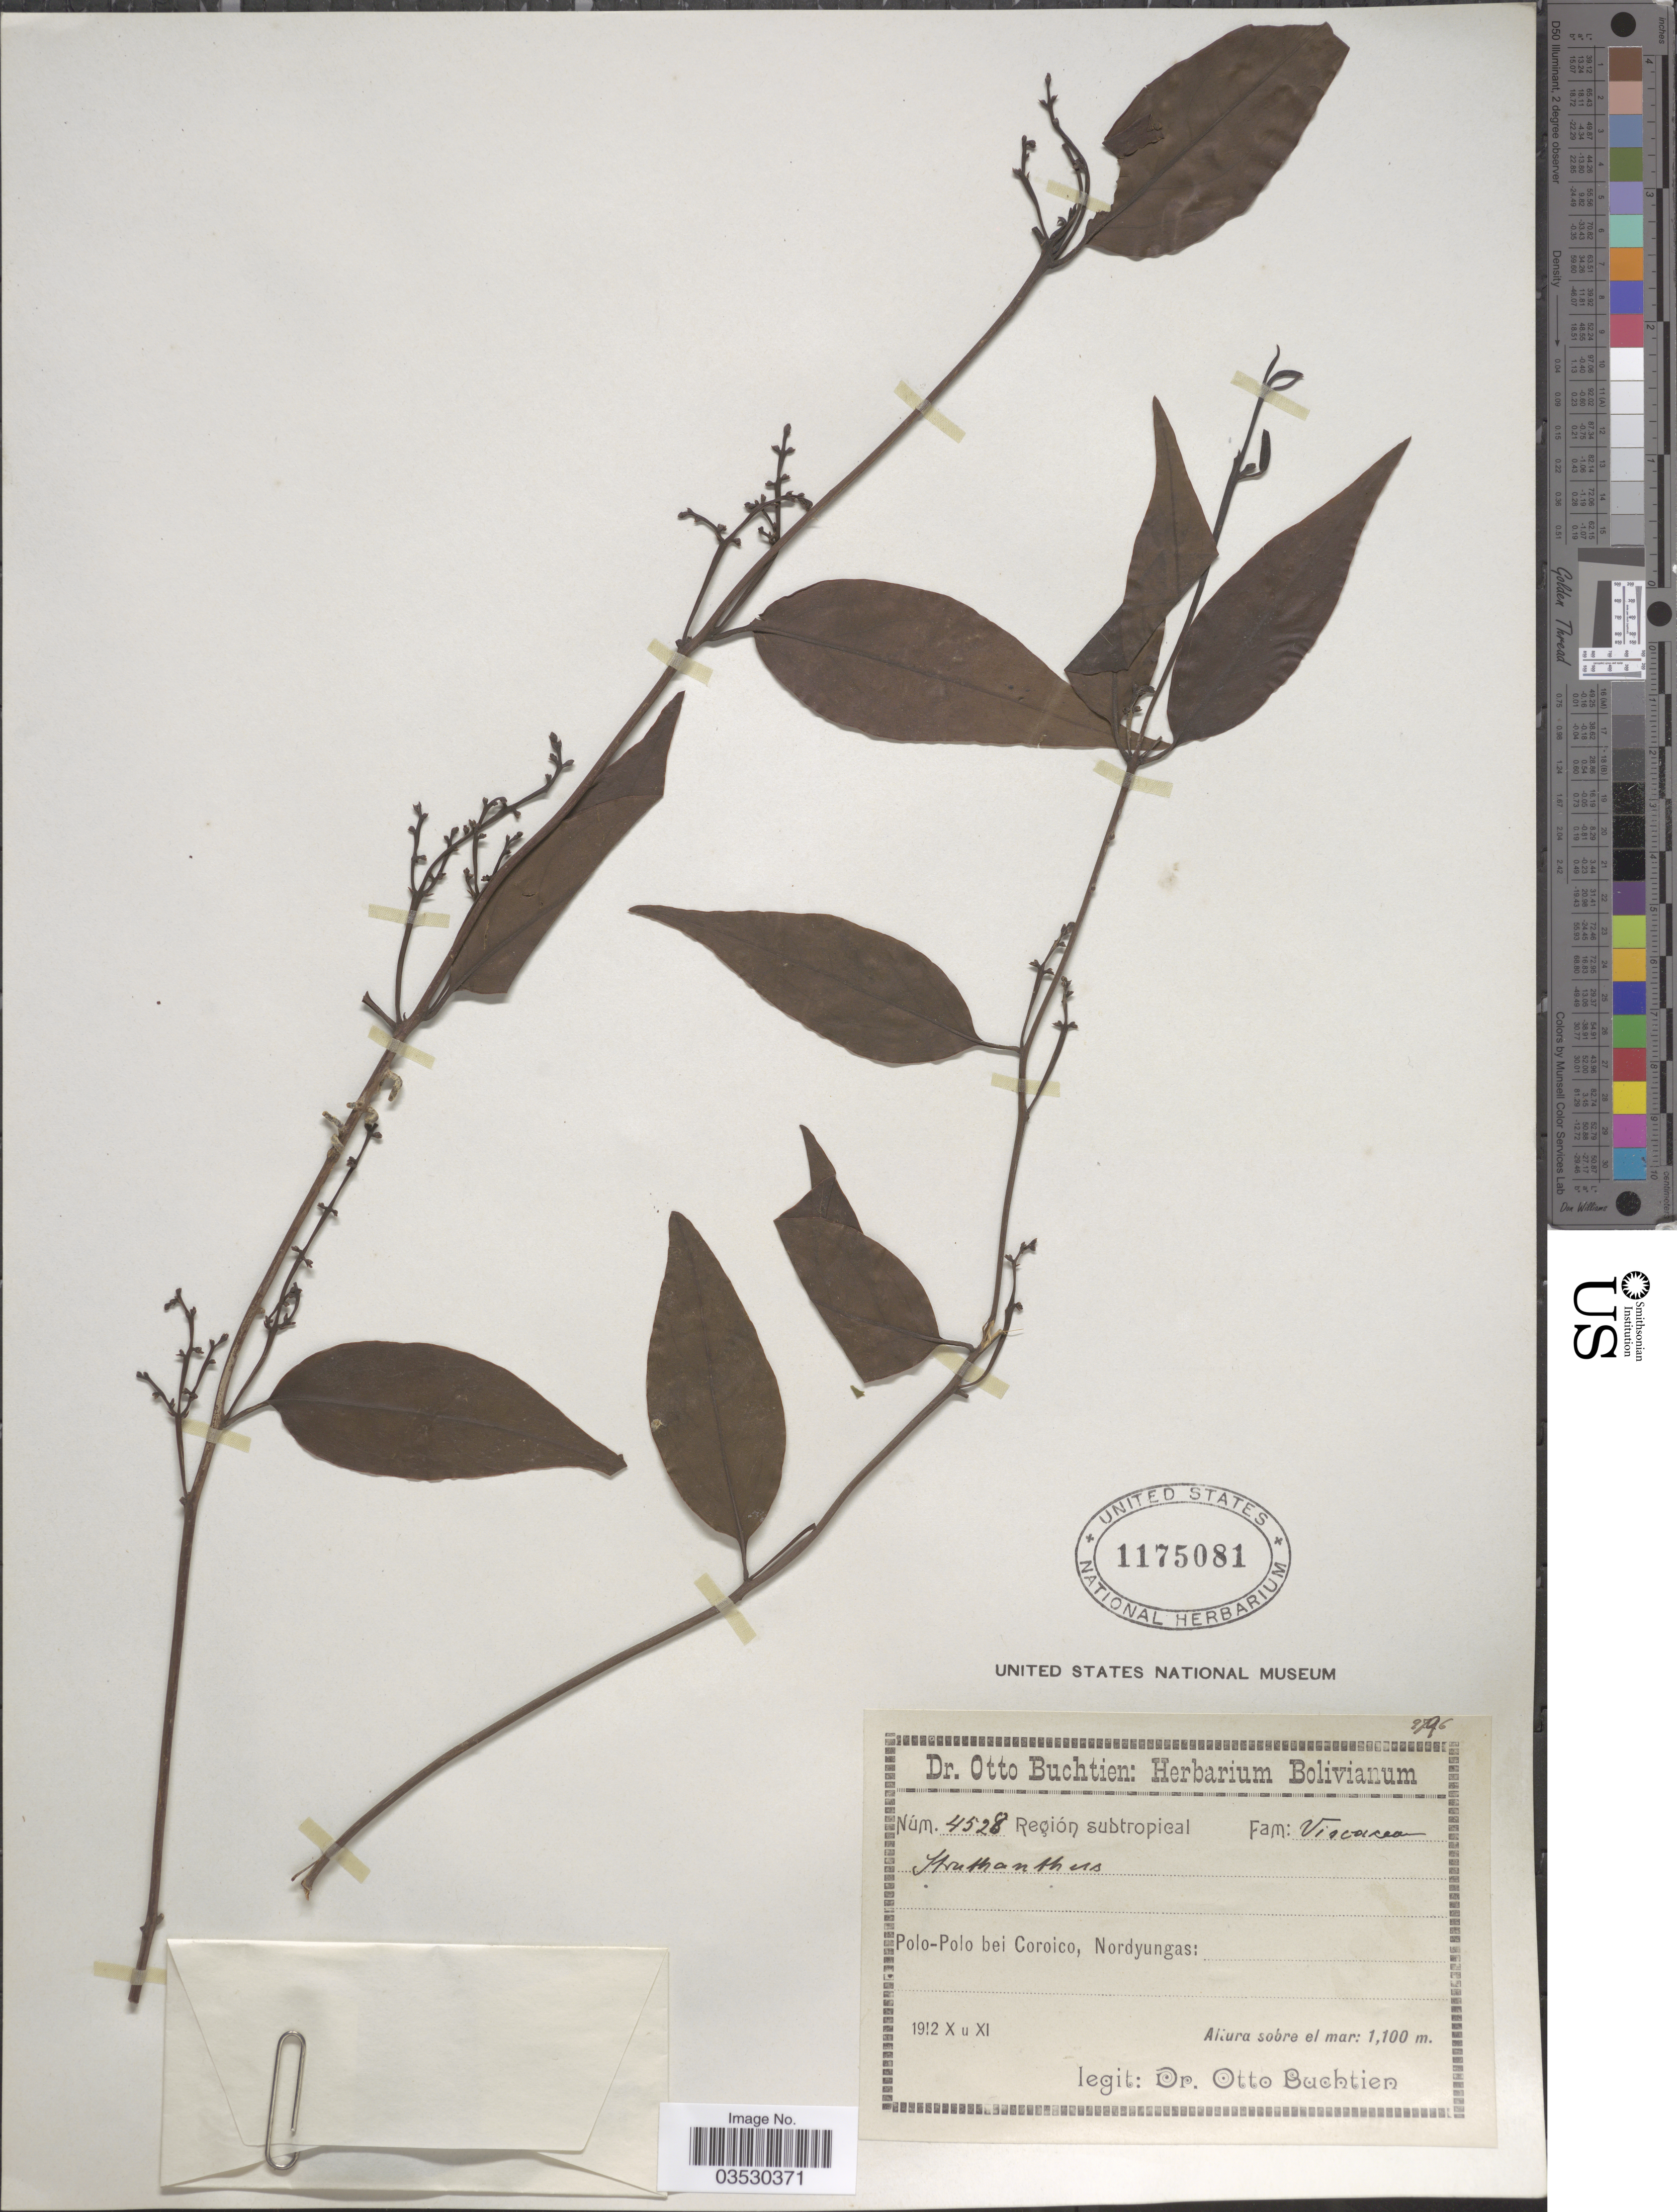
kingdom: Plantae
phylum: Tracheophyta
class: Magnoliopsida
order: Santalales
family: Loranthaceae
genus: Struthanthus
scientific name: Struthanthus concinnus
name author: Mart.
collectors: O. Buchtien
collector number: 4528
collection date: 1912-10/1912-11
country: Bolivia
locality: Region subtropical. Polo-Polo bei Coroico, Nordyungas.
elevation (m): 1100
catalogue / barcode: US 1175081